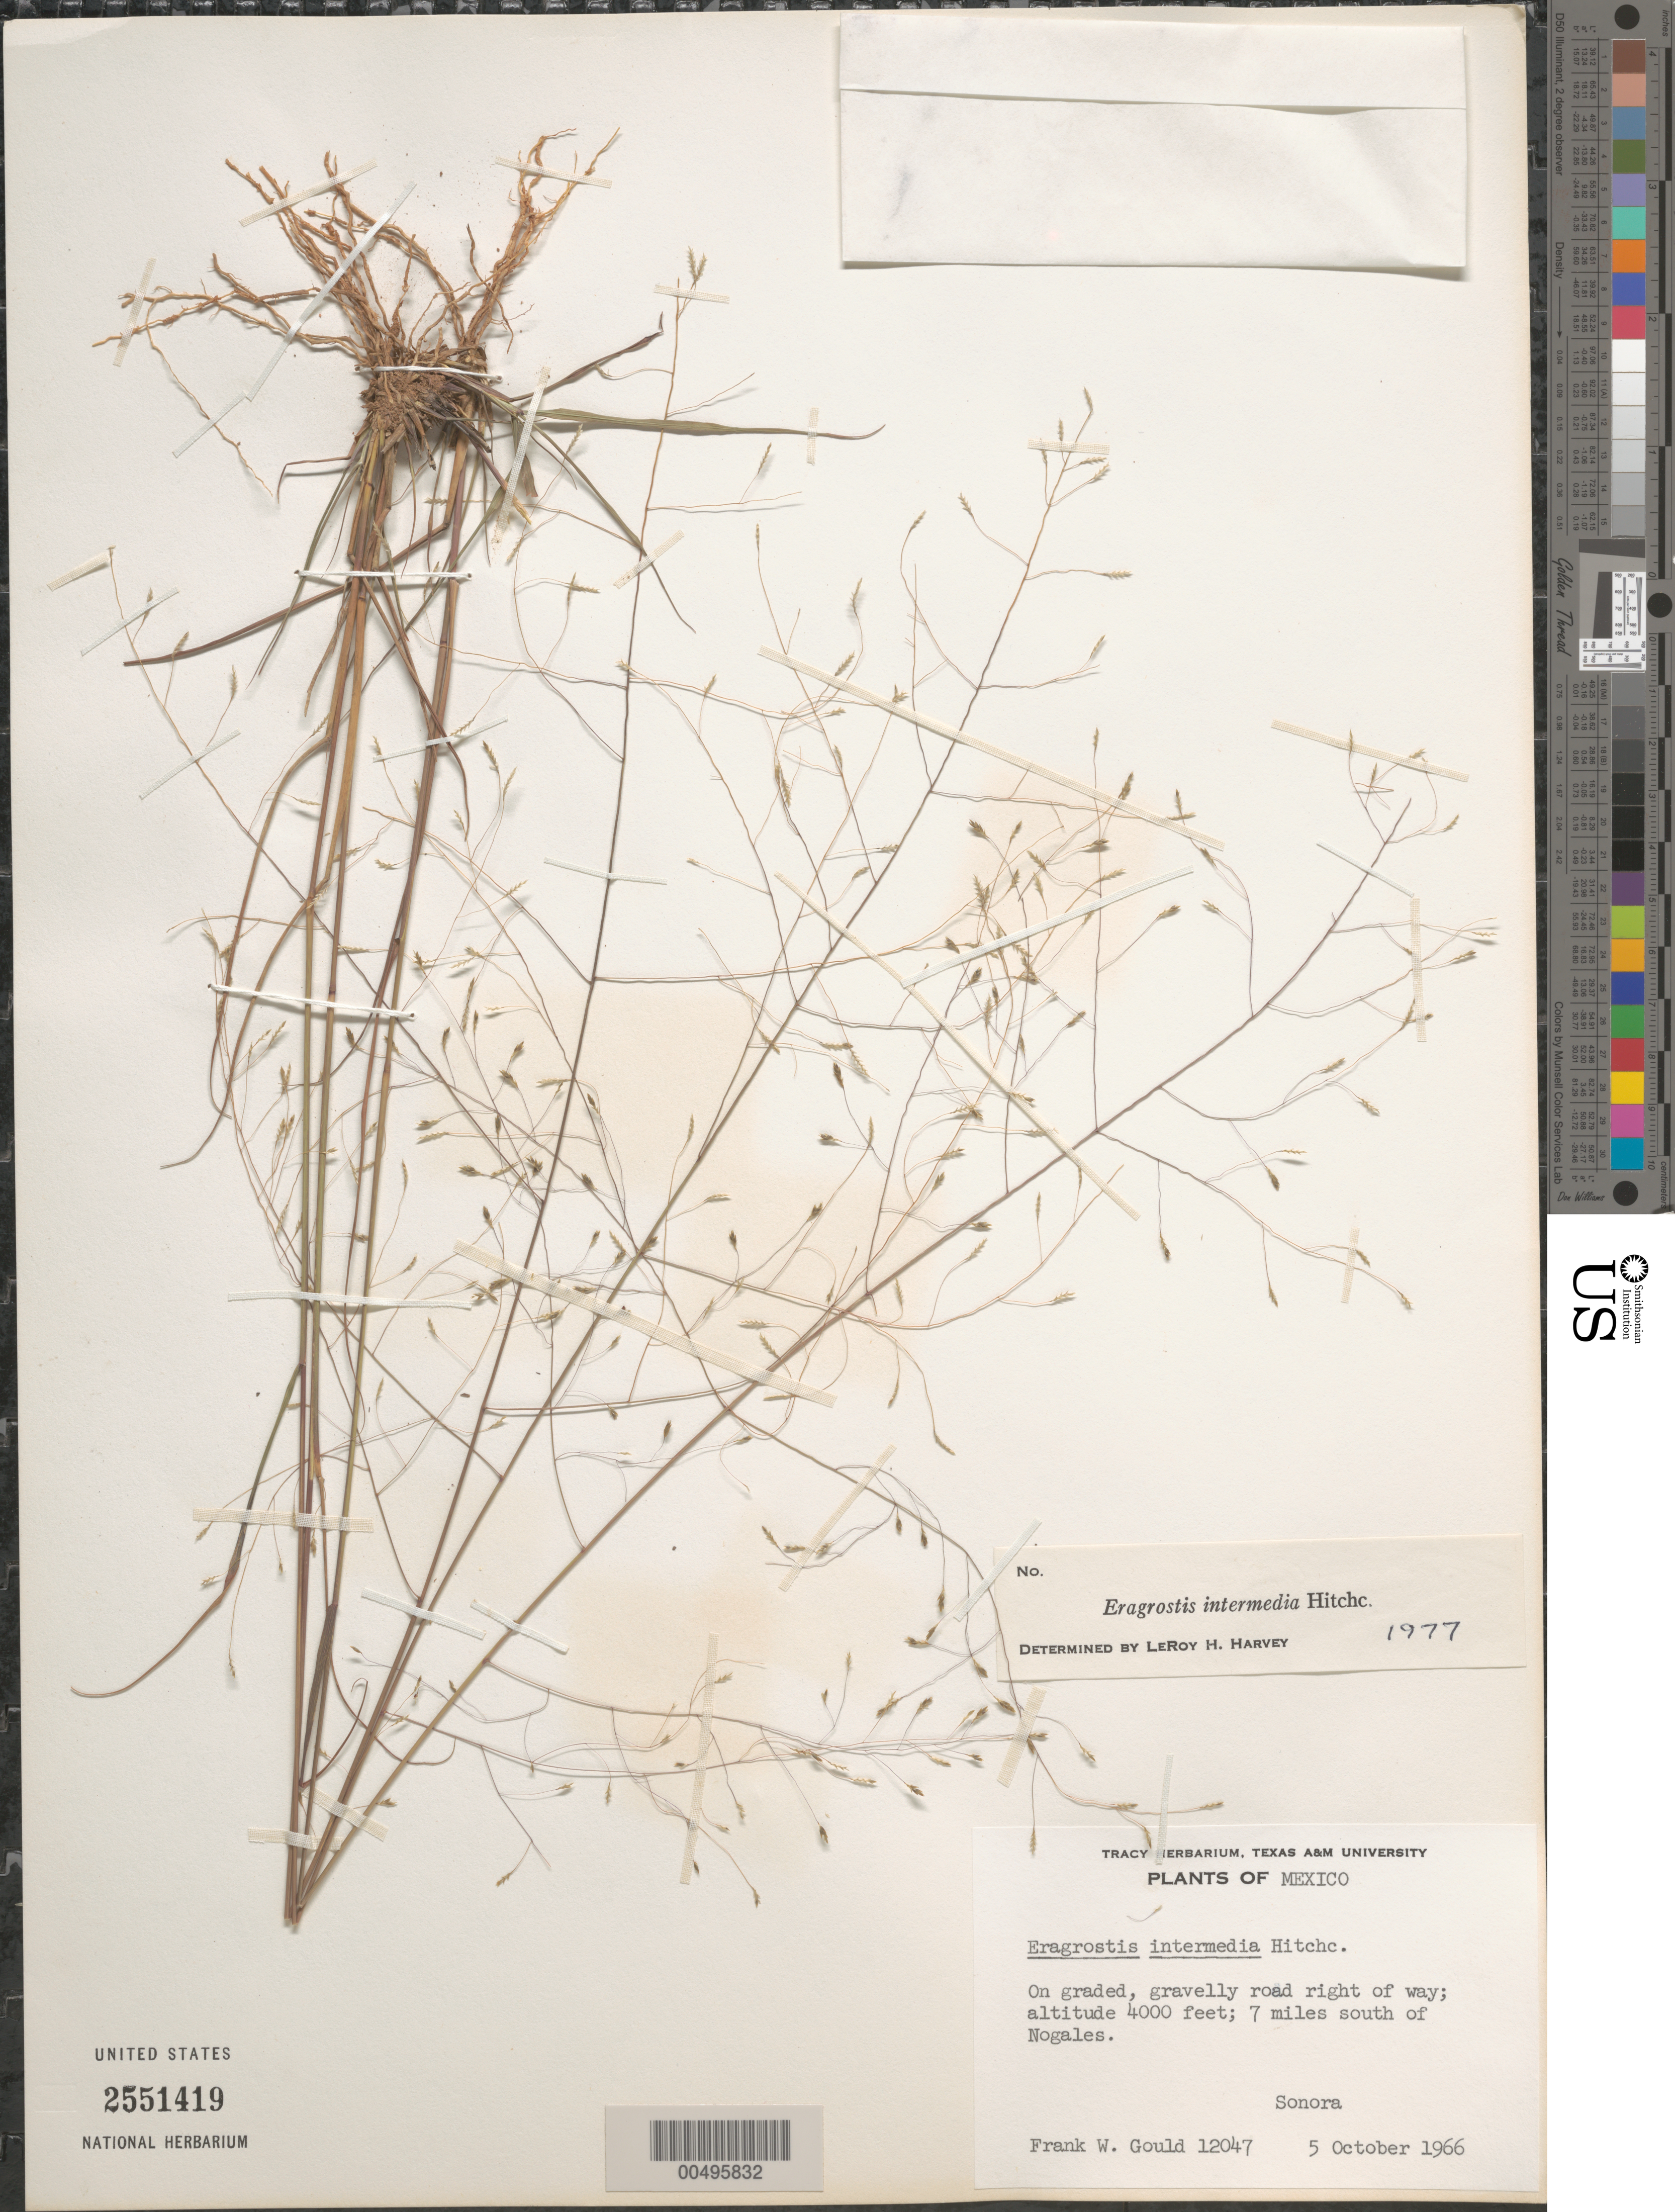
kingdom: Plantae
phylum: Tracheophyta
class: Liliopsida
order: Poales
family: Poaceae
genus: Eragrostis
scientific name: Eragrostis intermedia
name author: Hitchc.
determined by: Harvey, L. H.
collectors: F. W. Gould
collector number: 12047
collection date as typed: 5 Oct 1966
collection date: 1966-10-05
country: Mexico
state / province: Sonora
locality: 7 mi S of Nogales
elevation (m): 1219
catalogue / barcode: US 2551419